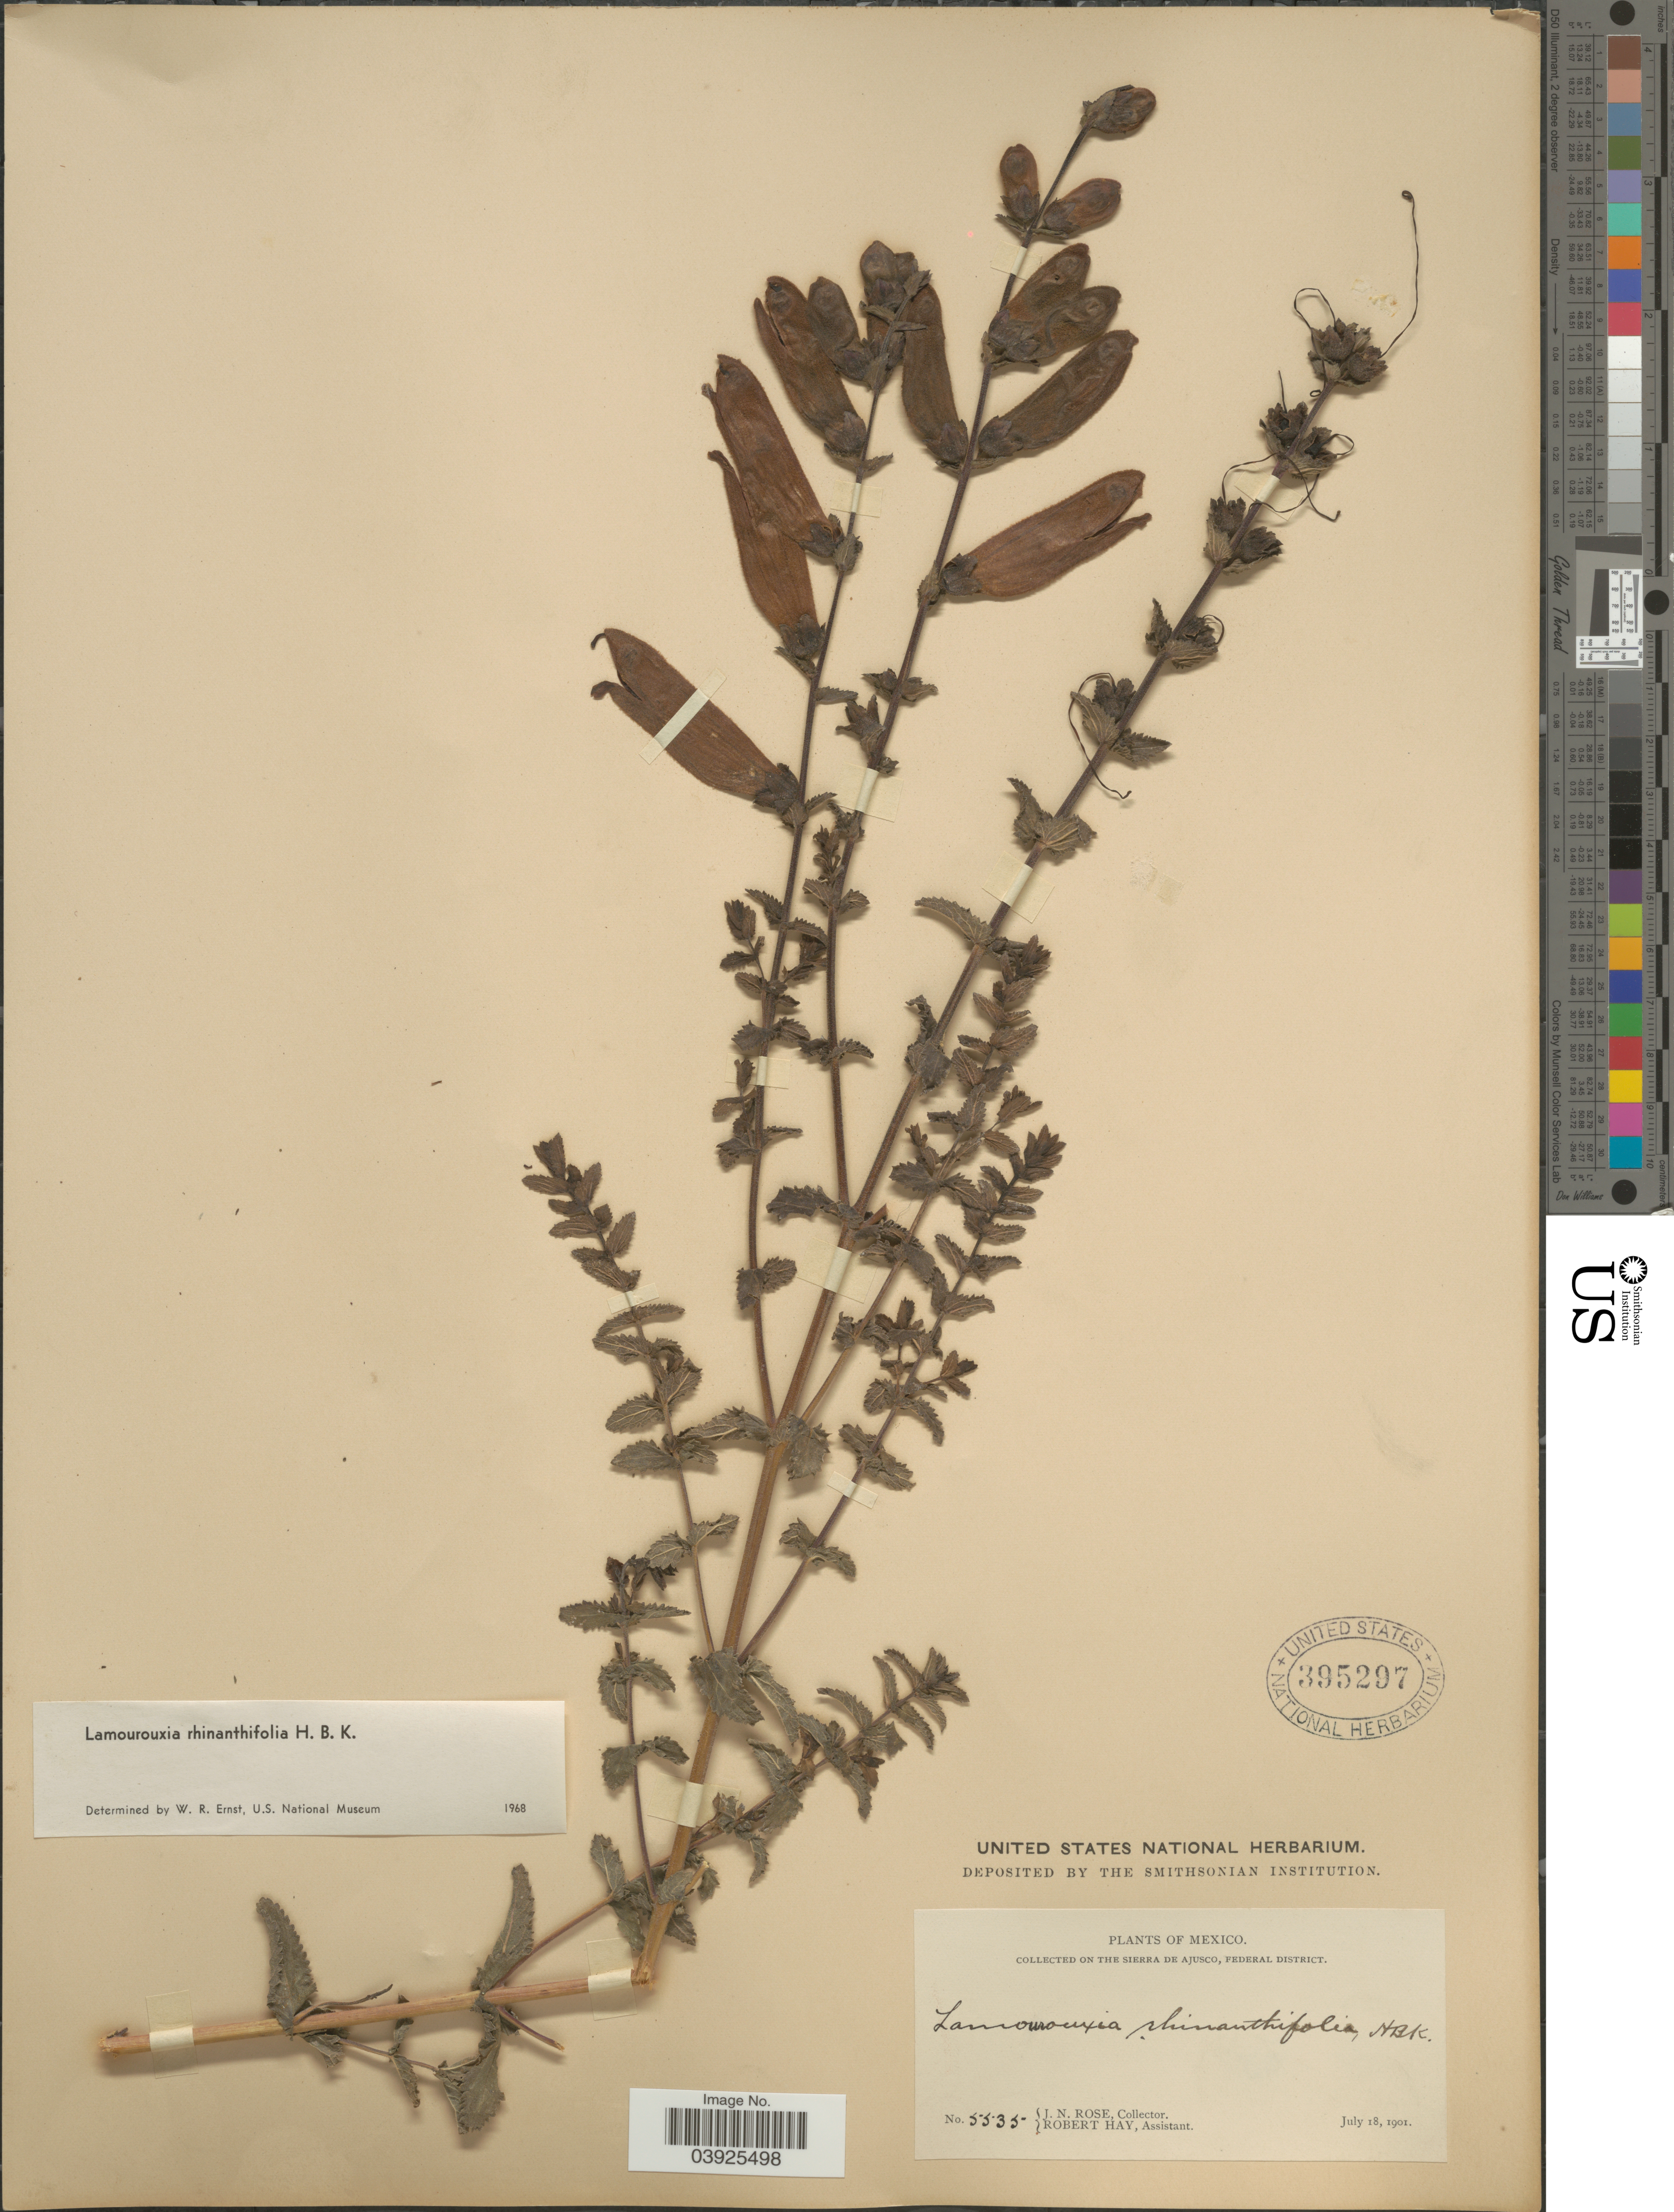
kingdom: Plantae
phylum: Tracheophyta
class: Magnoliopsida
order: Lamiales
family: Orobanchaceae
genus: Lamourouxia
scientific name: Lamourouxia rhinanthifolia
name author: Kunth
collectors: J. N. Rose & R. Hay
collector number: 5535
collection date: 1901-07-18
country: Mexico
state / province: Distrito Federal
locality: On the Sierra de Ajusco, Federal District.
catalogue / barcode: US 395297